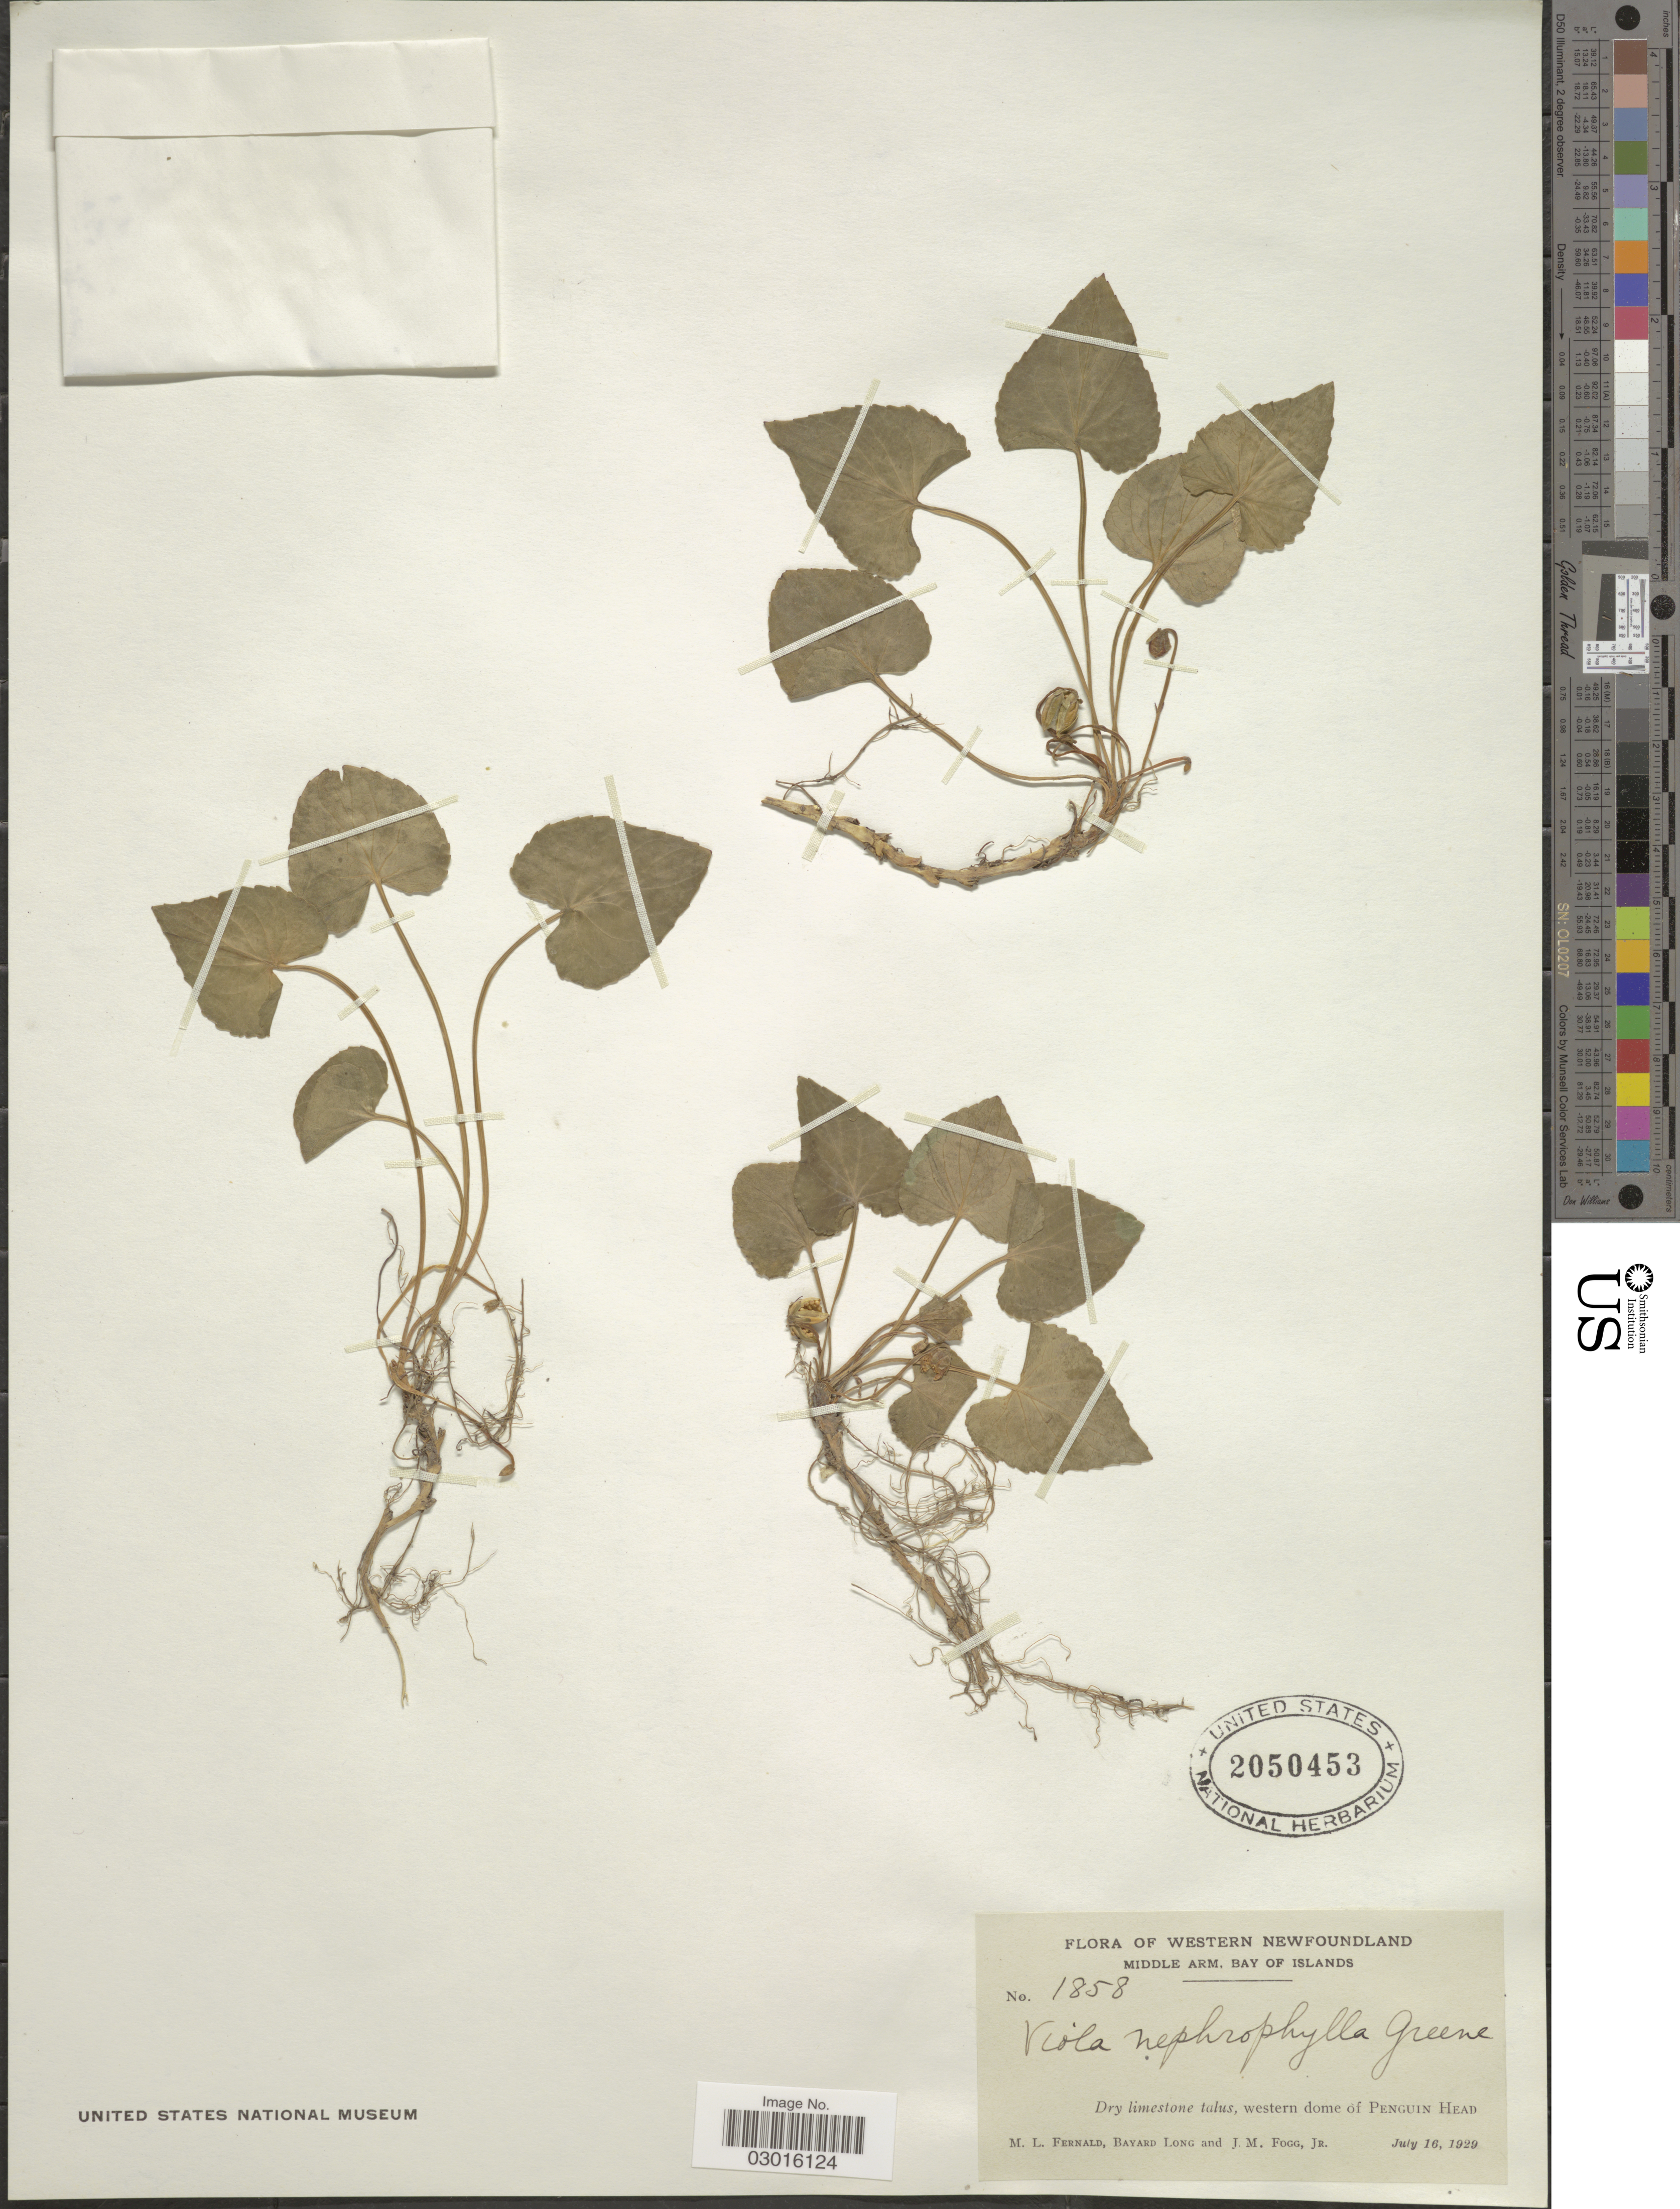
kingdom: Plantae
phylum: Tracheophyta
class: Magnoliopsida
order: Malpighiales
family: Violaceae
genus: Viola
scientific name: Viola nephrophylla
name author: Greene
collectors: M. L. Fernald, B. Long & J. Fogg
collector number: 1858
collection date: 1929-07-16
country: Canada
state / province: Newfoundland and Labrador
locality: Western Newfoundland, Middle Arm, Bay of Islands, western dome of Penguin Head.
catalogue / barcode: US 2050453